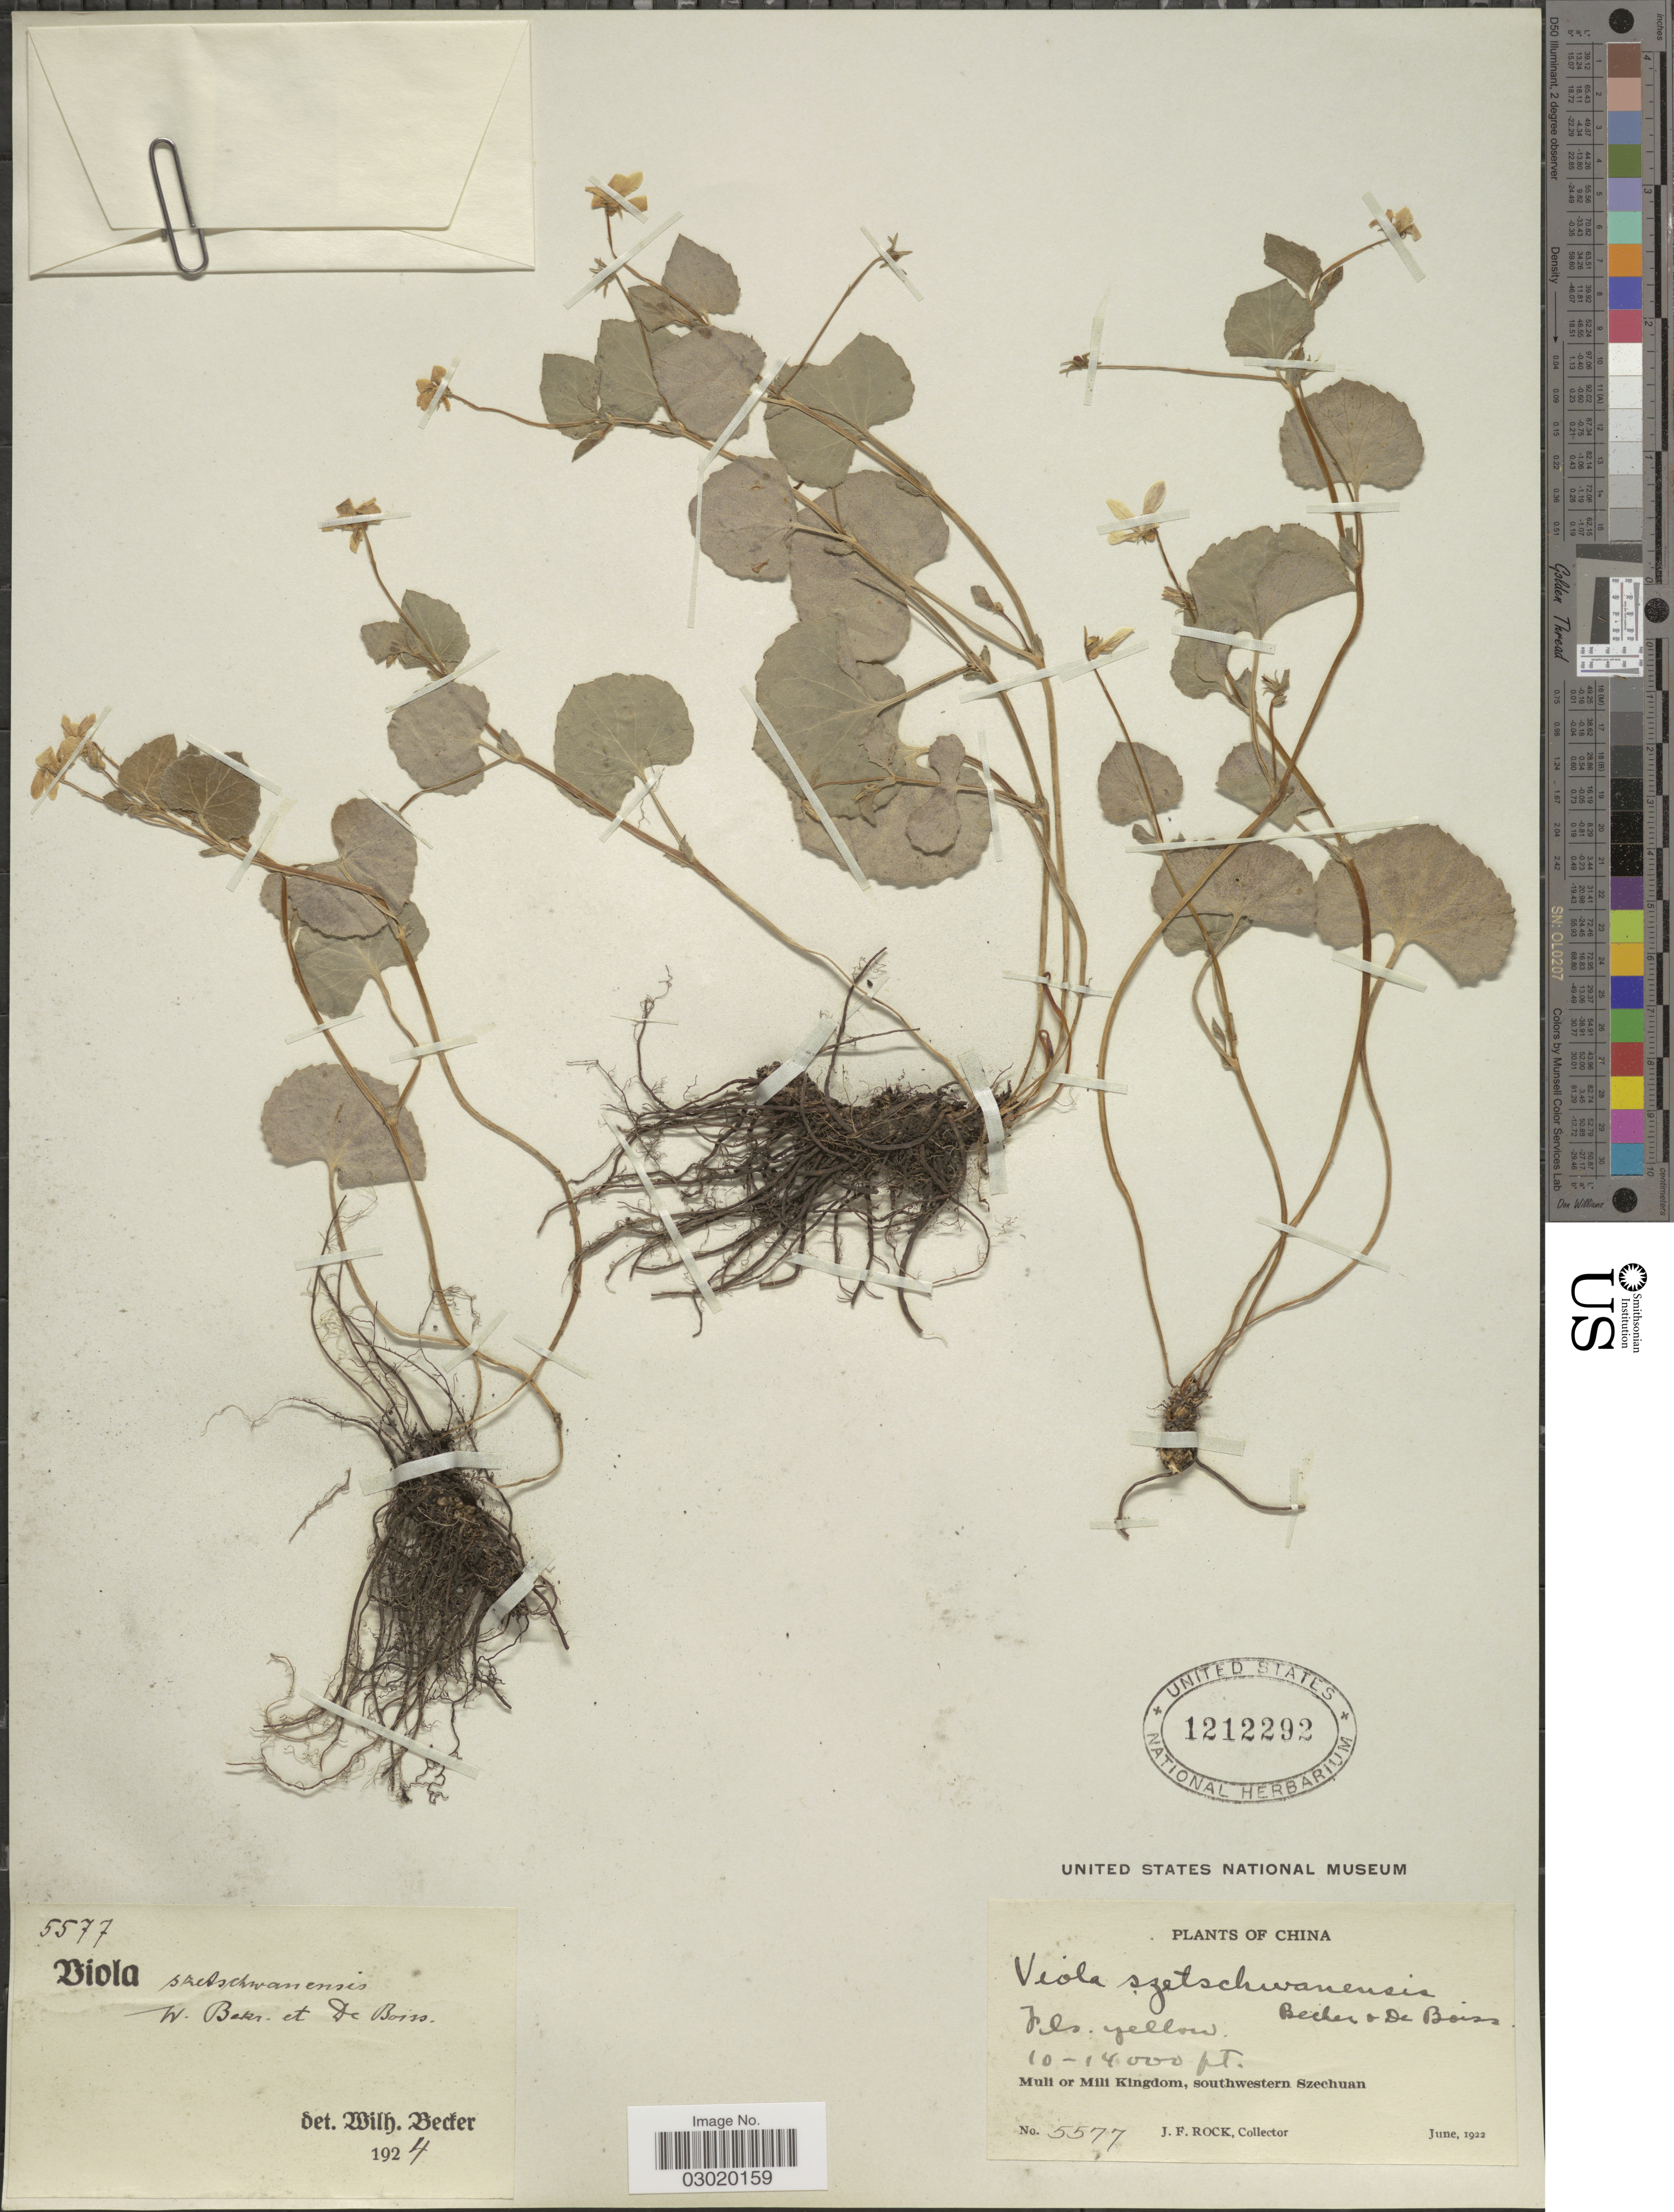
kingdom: Plantae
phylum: Tracheophyta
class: Magnoliopsida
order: Malpighiales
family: Violaceae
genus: Viola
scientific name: Viola szetschwanensis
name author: W. Becker & H. Boissieu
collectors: J. Rock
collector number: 5577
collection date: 1922-06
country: China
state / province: Sichuan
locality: Muli or Mili Kingdom, southwestern Szechuan.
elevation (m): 3048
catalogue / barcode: US 1212292